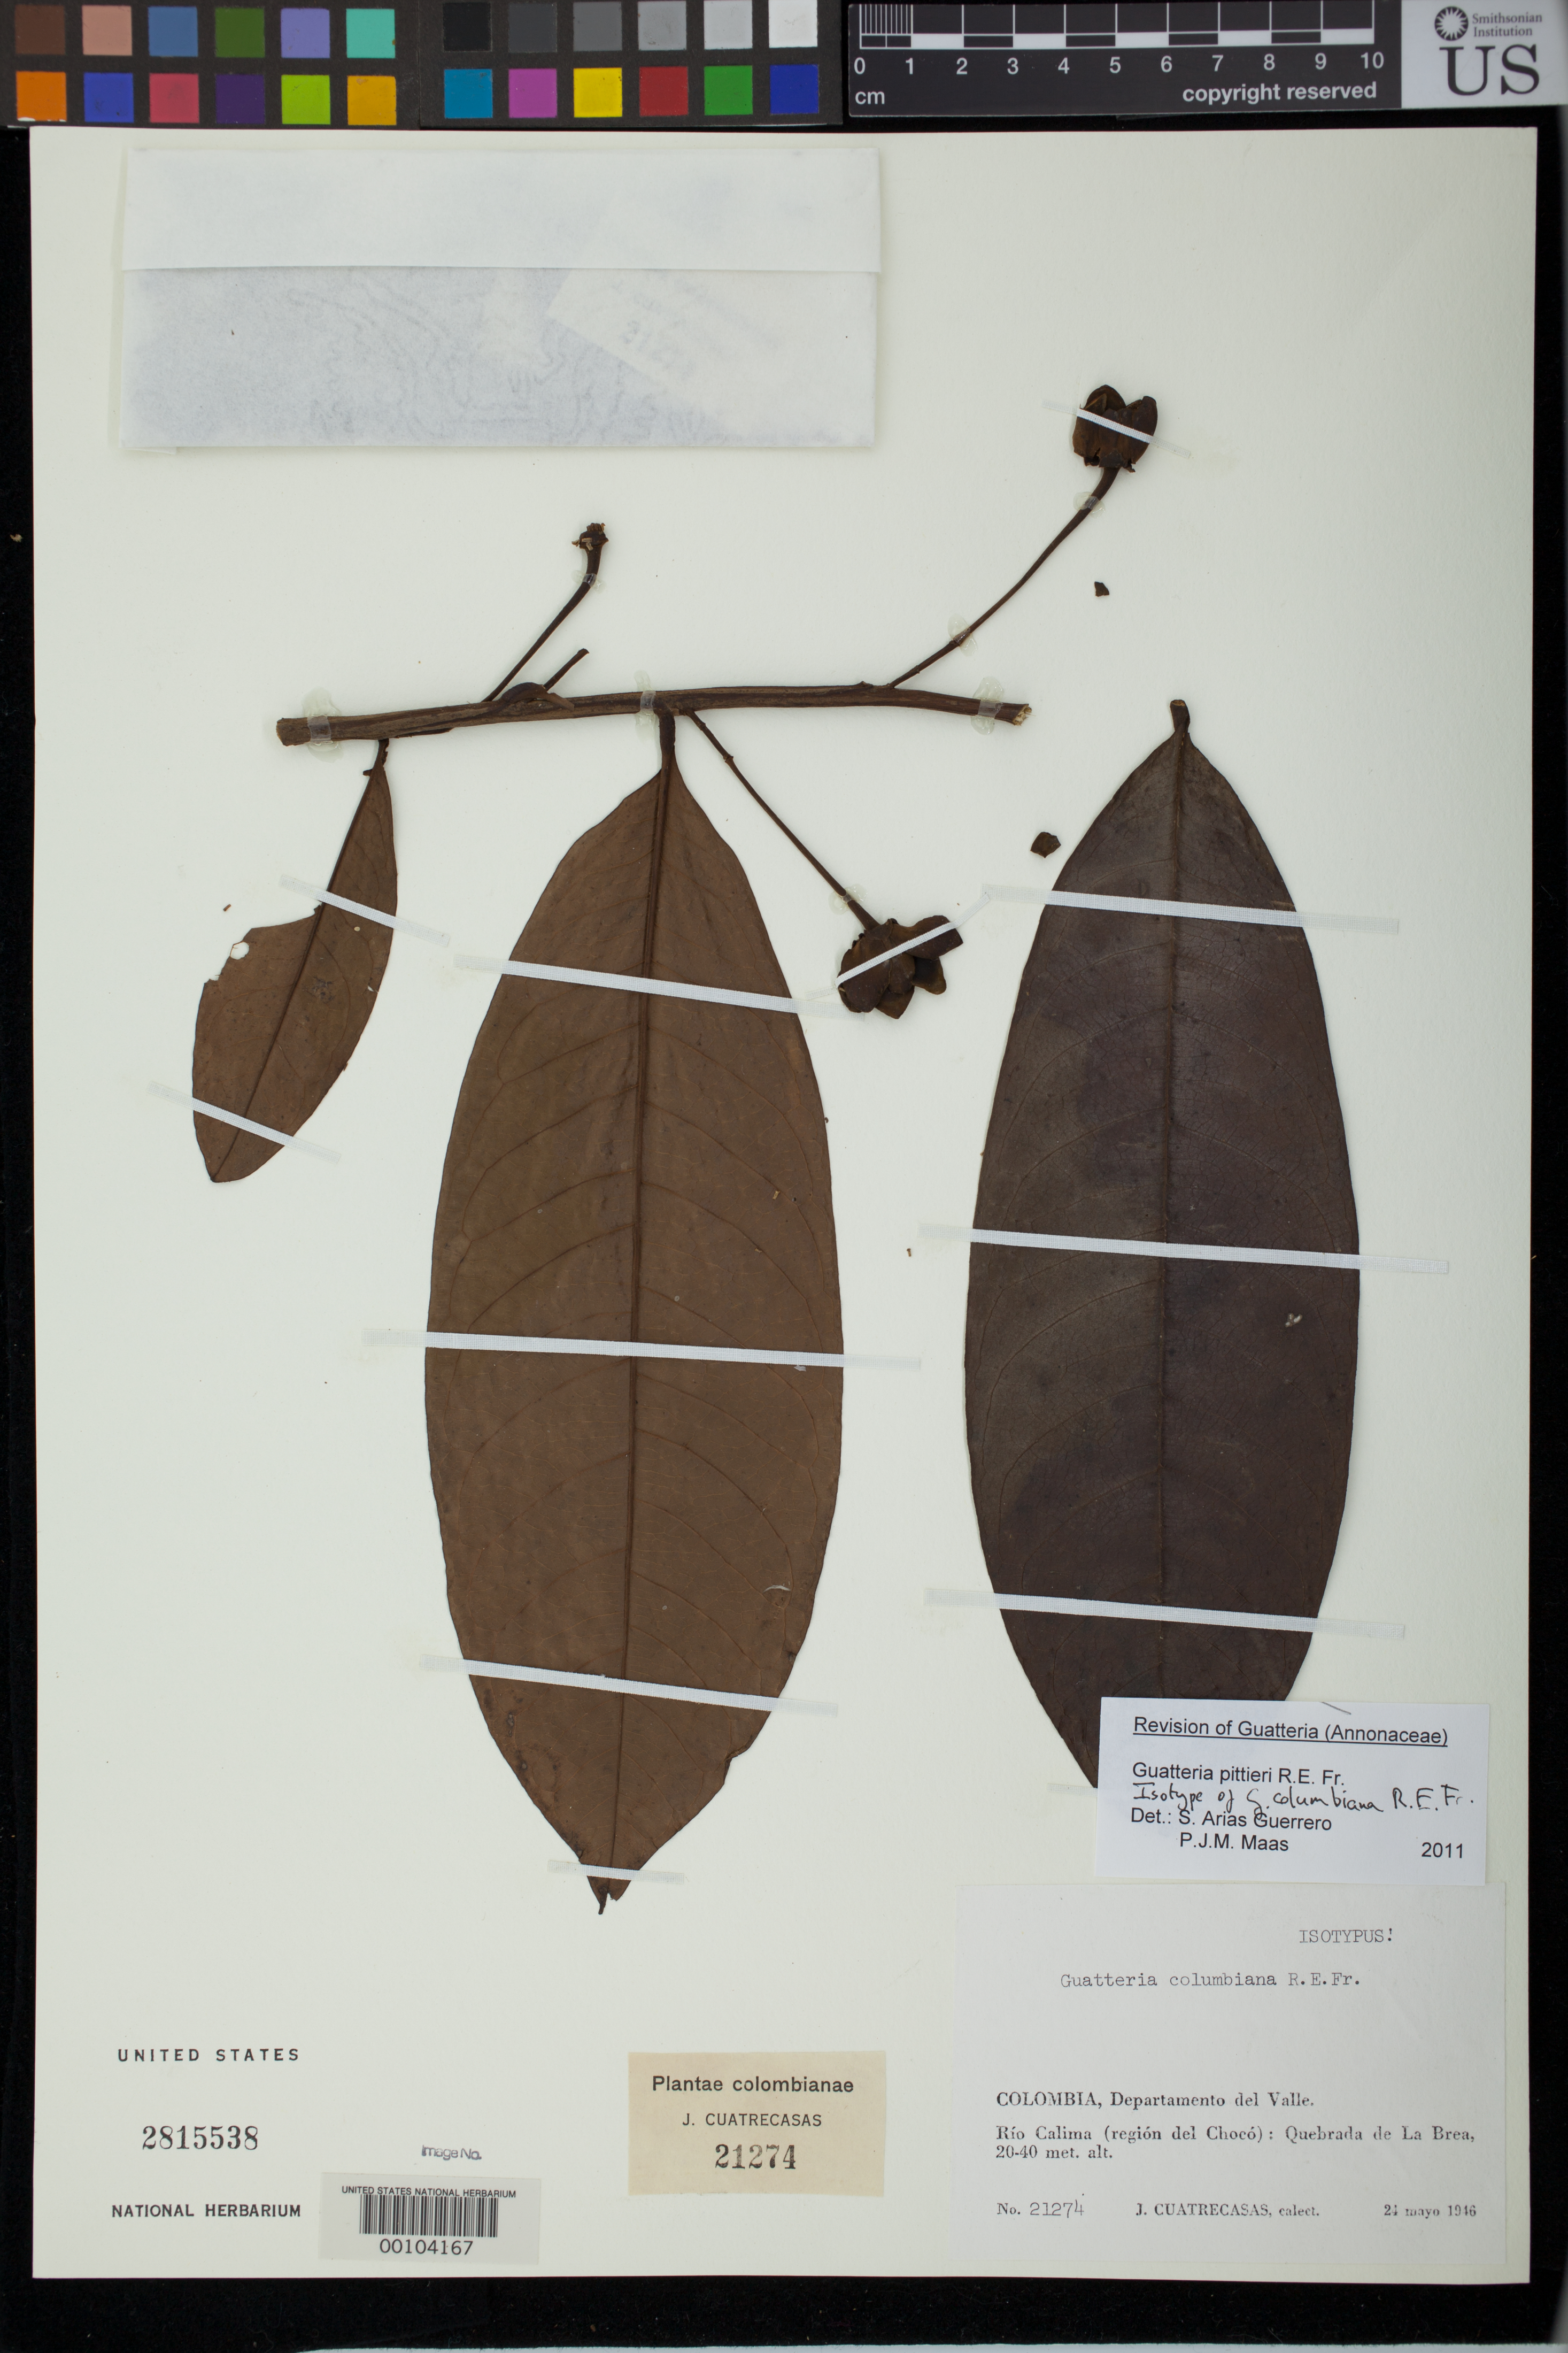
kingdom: Plantae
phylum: Tracheophyta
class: Magnoliopsida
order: Magnoliales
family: Annonaceae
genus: Guatteria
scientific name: Guatteria pittieri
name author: R.E. Fr.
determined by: Arias Guerrero, S.; Maas, P. J.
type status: Isotype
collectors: J. Cuatrecasas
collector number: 21274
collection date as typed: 24 May 1946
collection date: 1946-05-24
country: Colombia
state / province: Valle del Cauca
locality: Rio Calima, Quebrada de La Brea.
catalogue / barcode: US 2815538